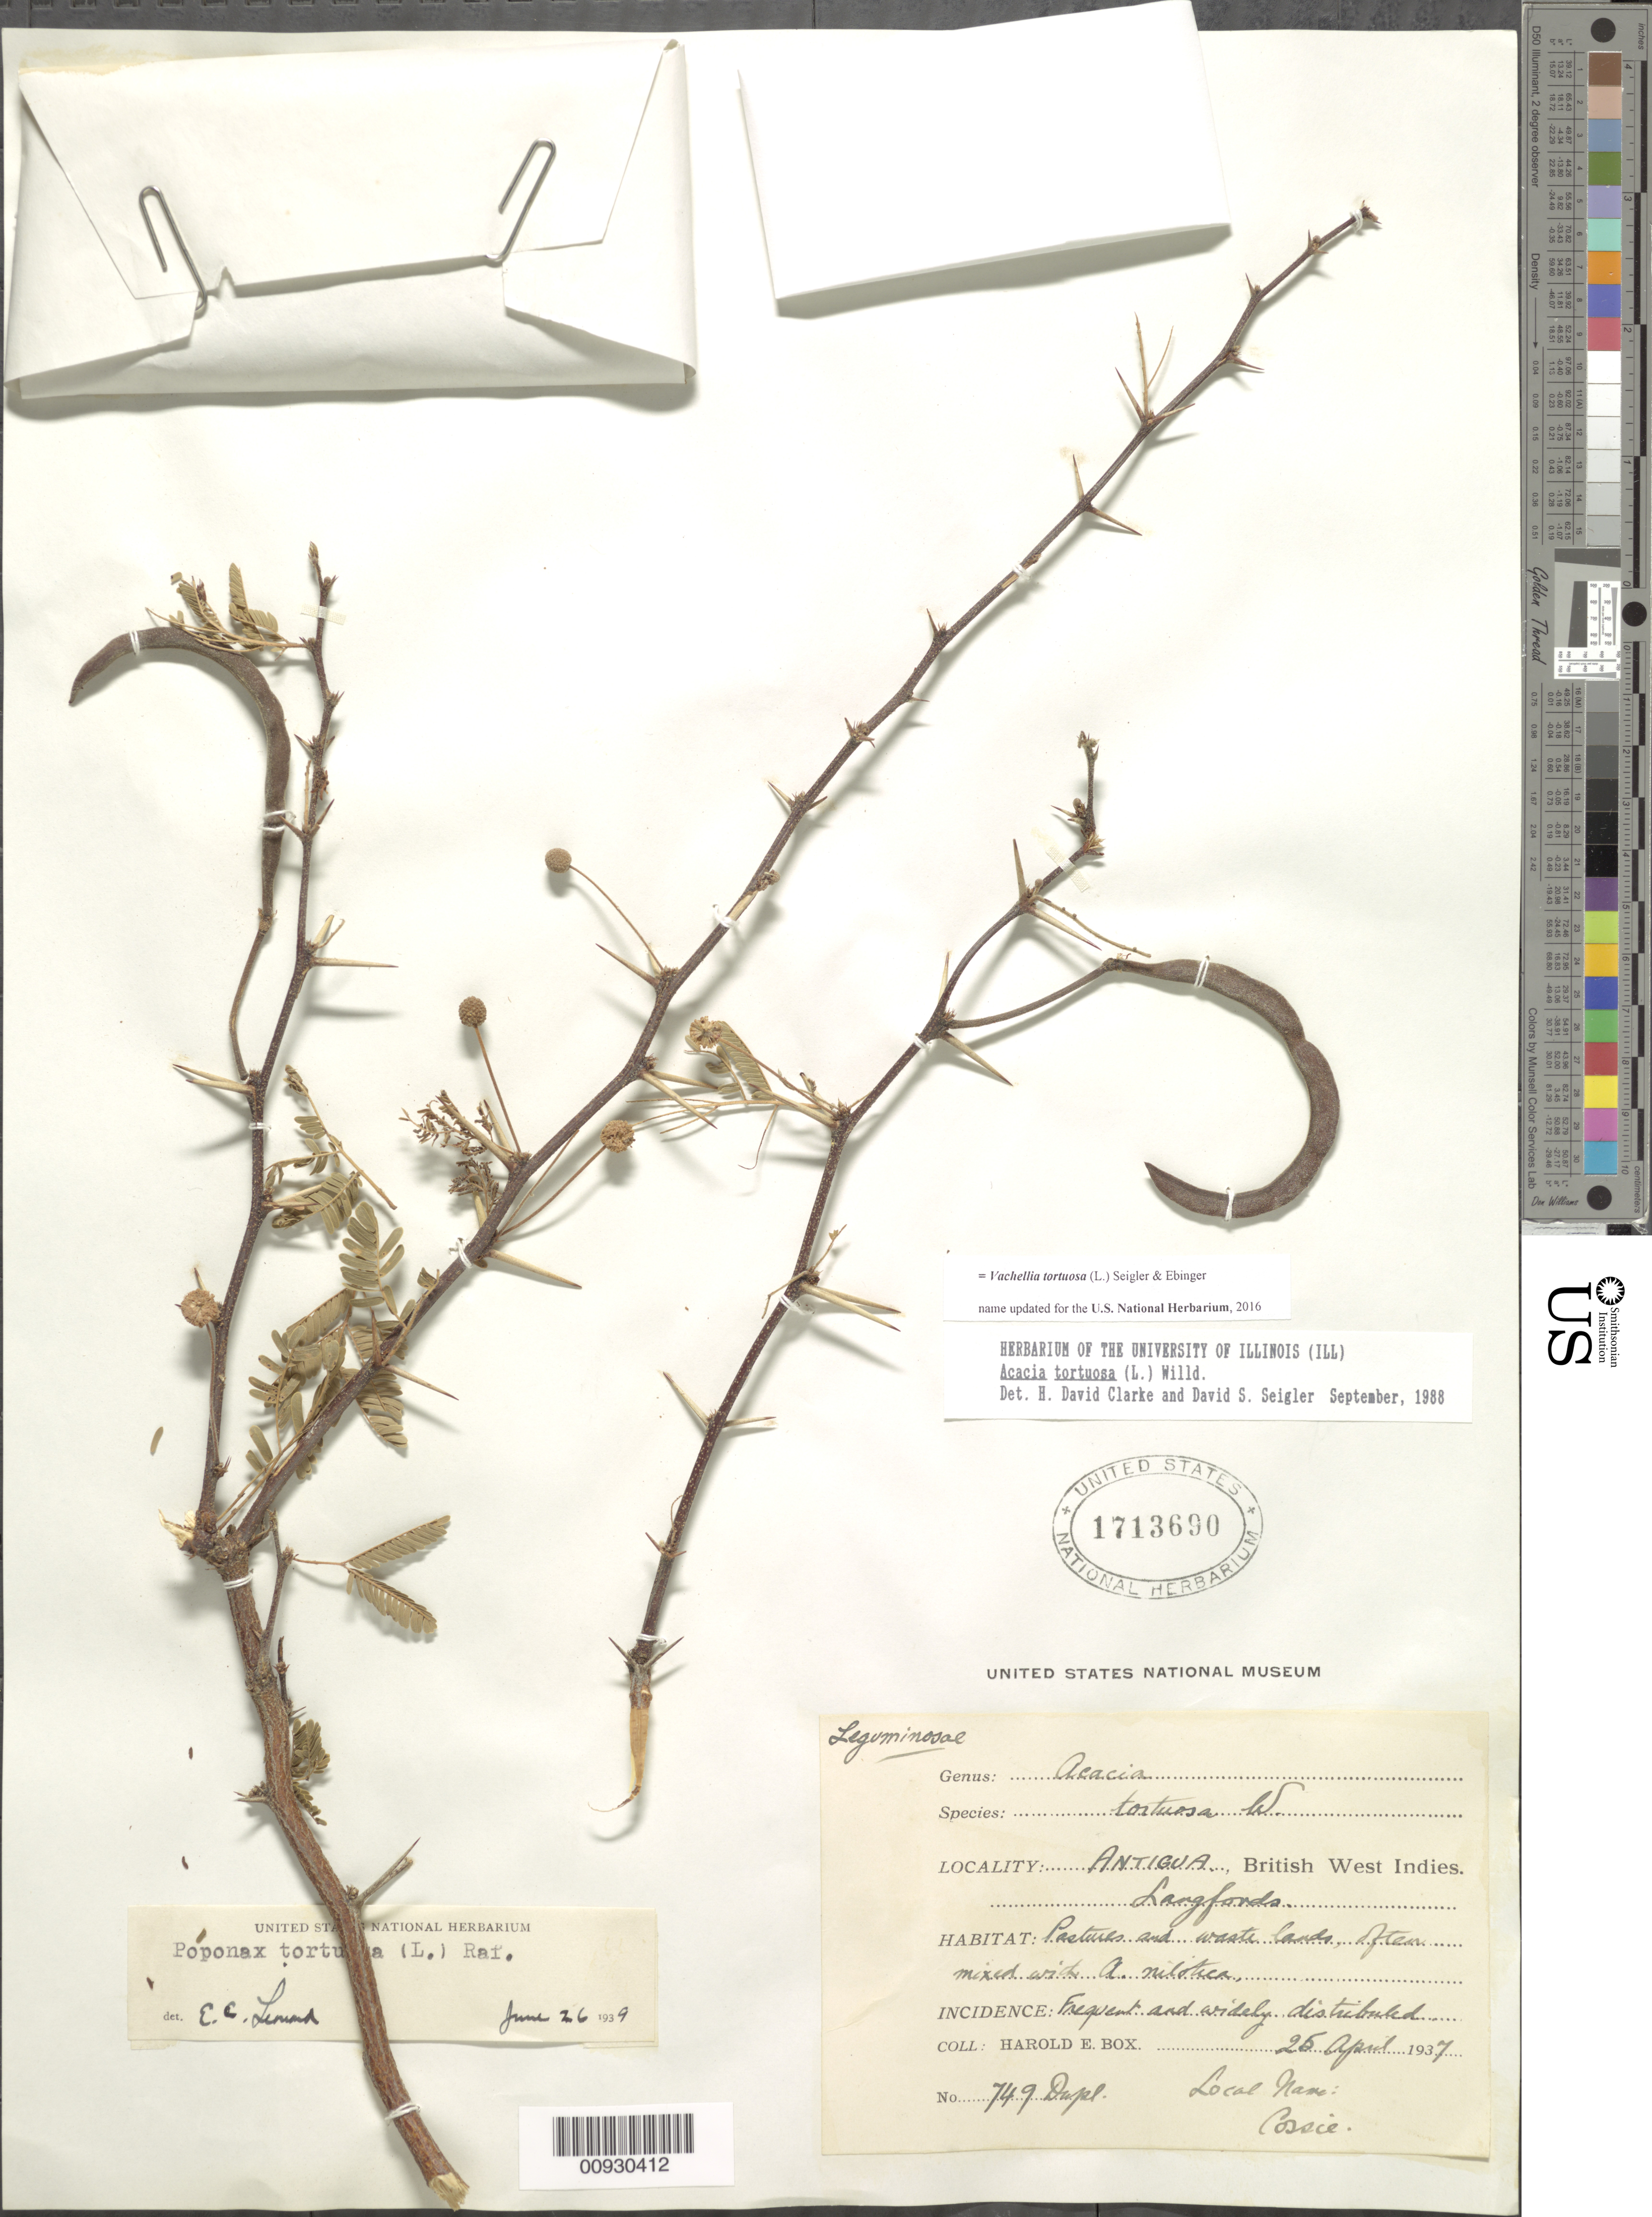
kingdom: Plantae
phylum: Tracheophyta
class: Magnoliopsida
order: Fabales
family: Fabaceae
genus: Vachellia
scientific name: Vachellia tortuosa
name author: (L.) Seigler & Ebinger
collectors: H. E. Box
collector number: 749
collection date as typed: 25 Apr 1937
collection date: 1937-04-25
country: Antigua and Barbuda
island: Antigua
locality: Langfords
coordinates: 0 N, 0 E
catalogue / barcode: US 1713690